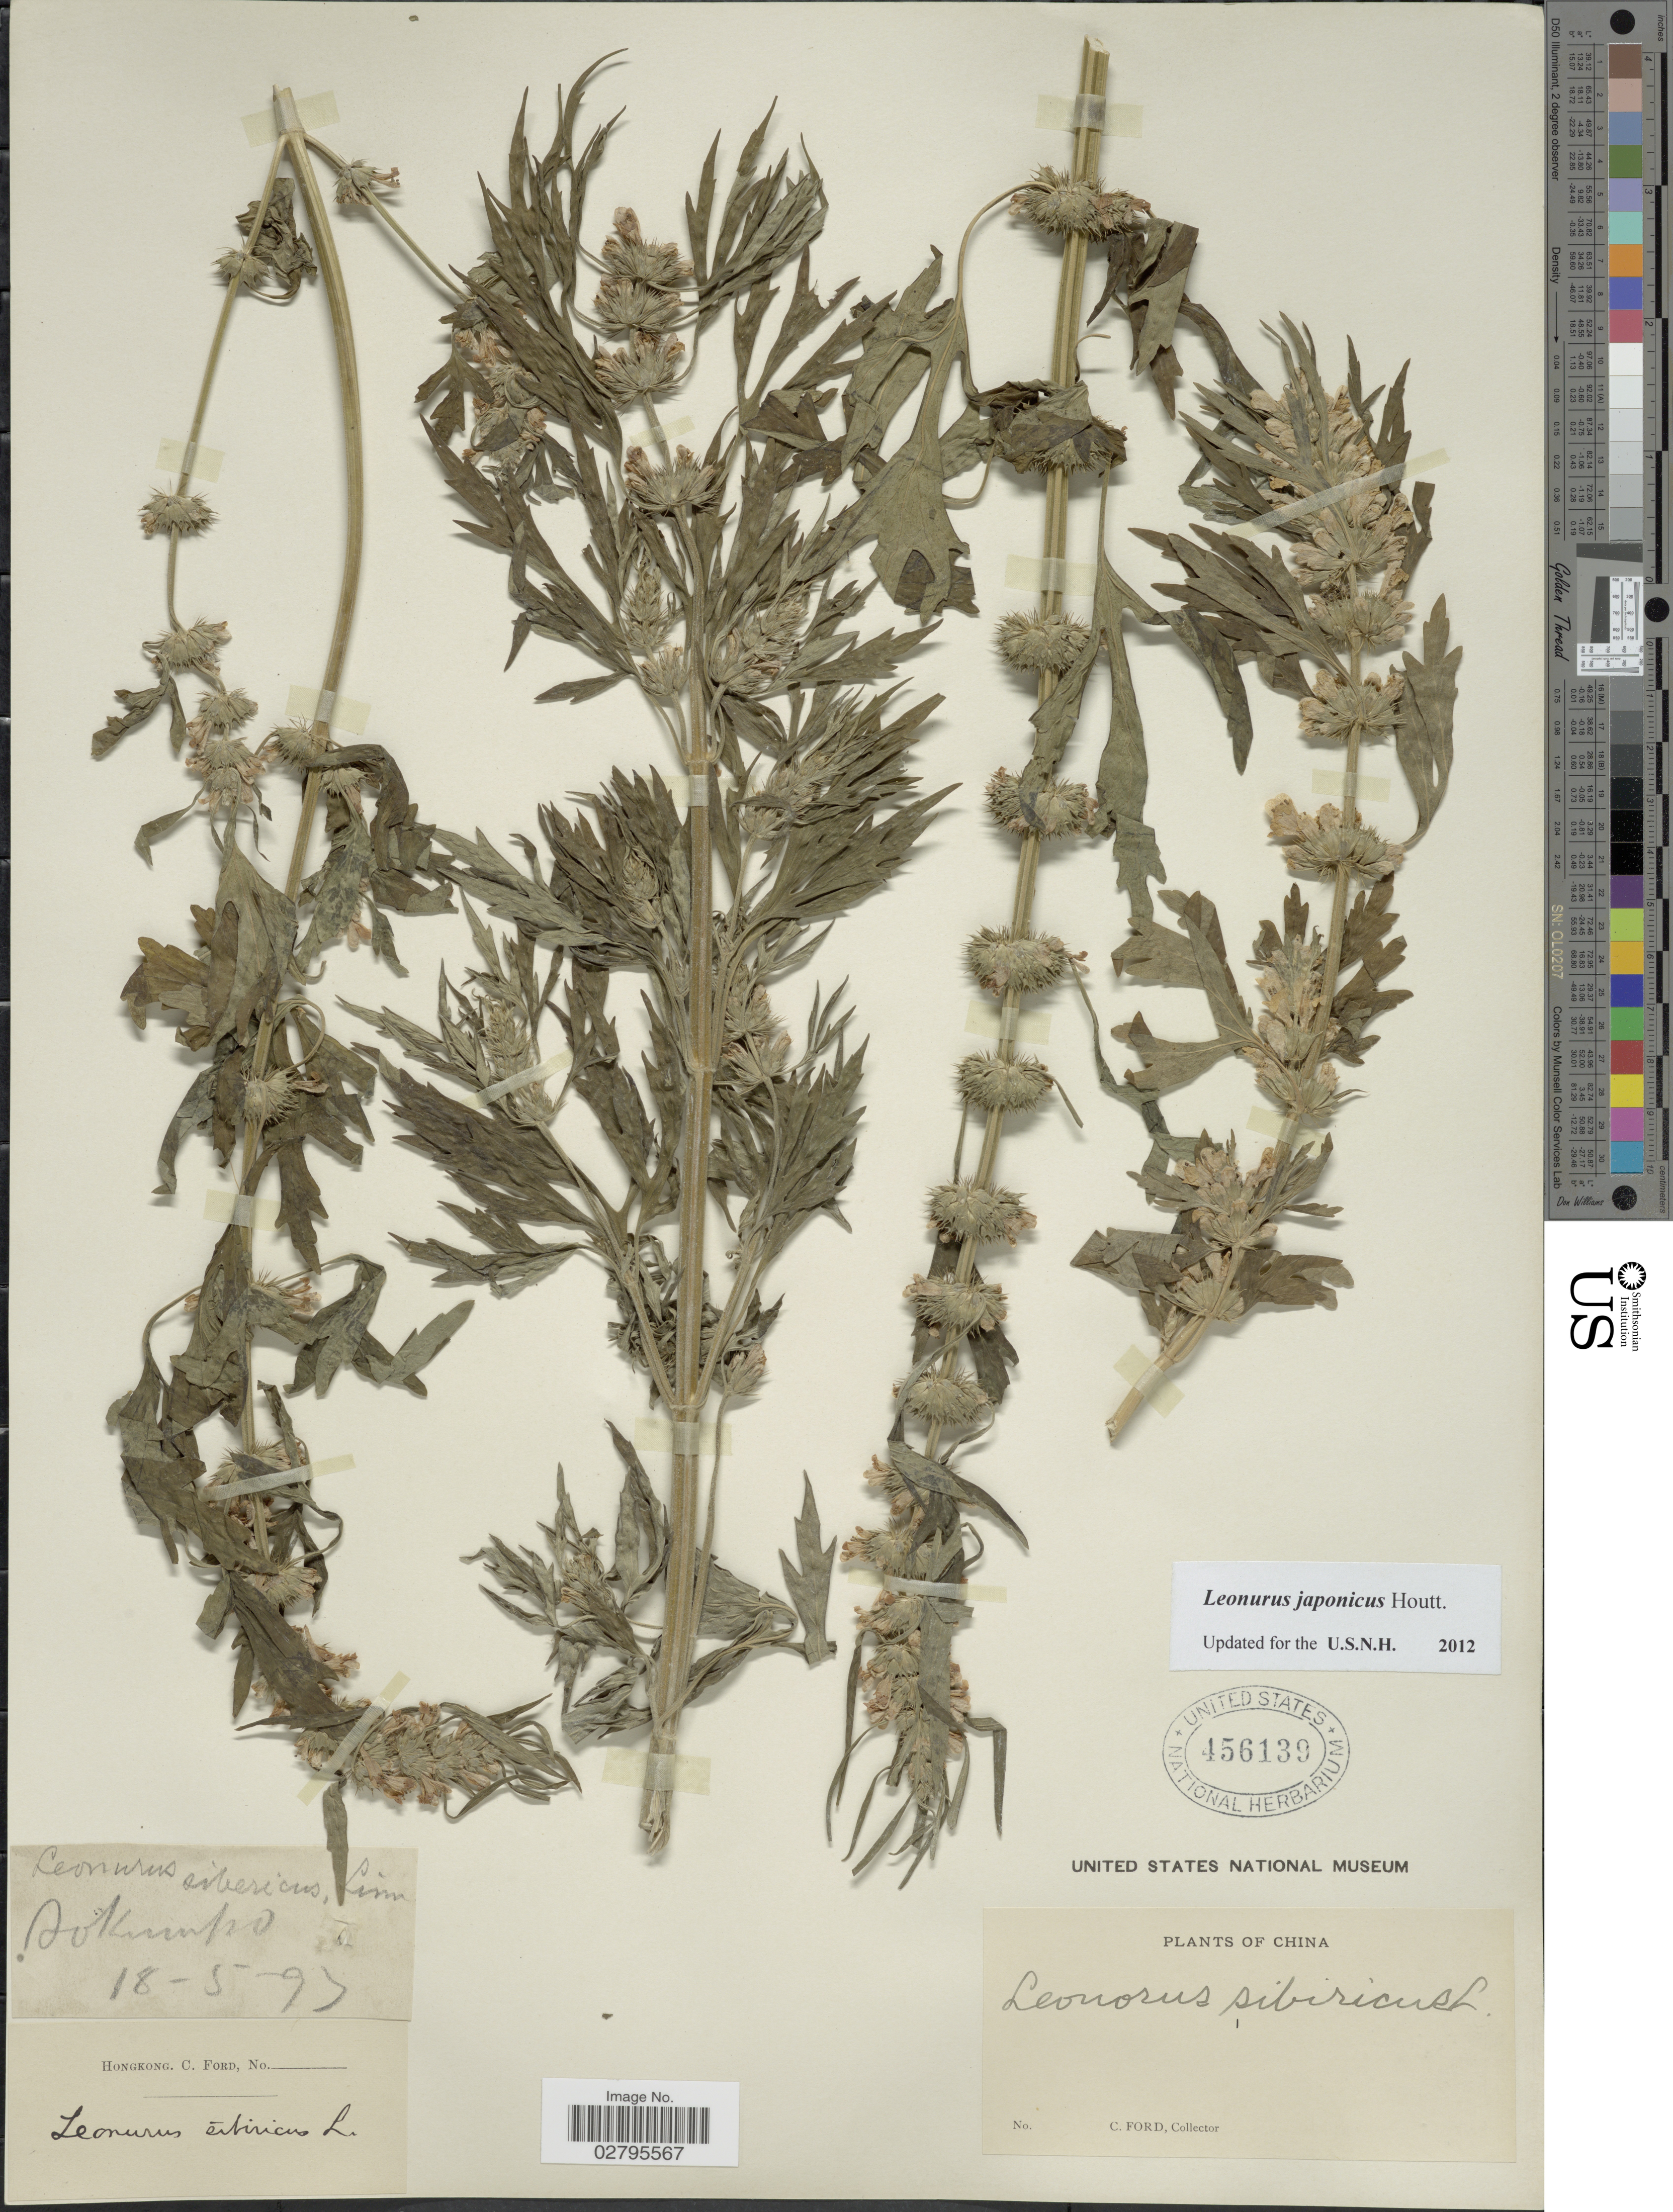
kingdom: Plantae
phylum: Tracheophyta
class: Magnoliopsida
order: Lamiales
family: Lamiaceae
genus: Leonurus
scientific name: Leonurus japonicus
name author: Houtt.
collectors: C. Ford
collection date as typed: Transcribed d/m/y: 18/5/93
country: China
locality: Sokumpo [interpreted]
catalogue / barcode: US 456139